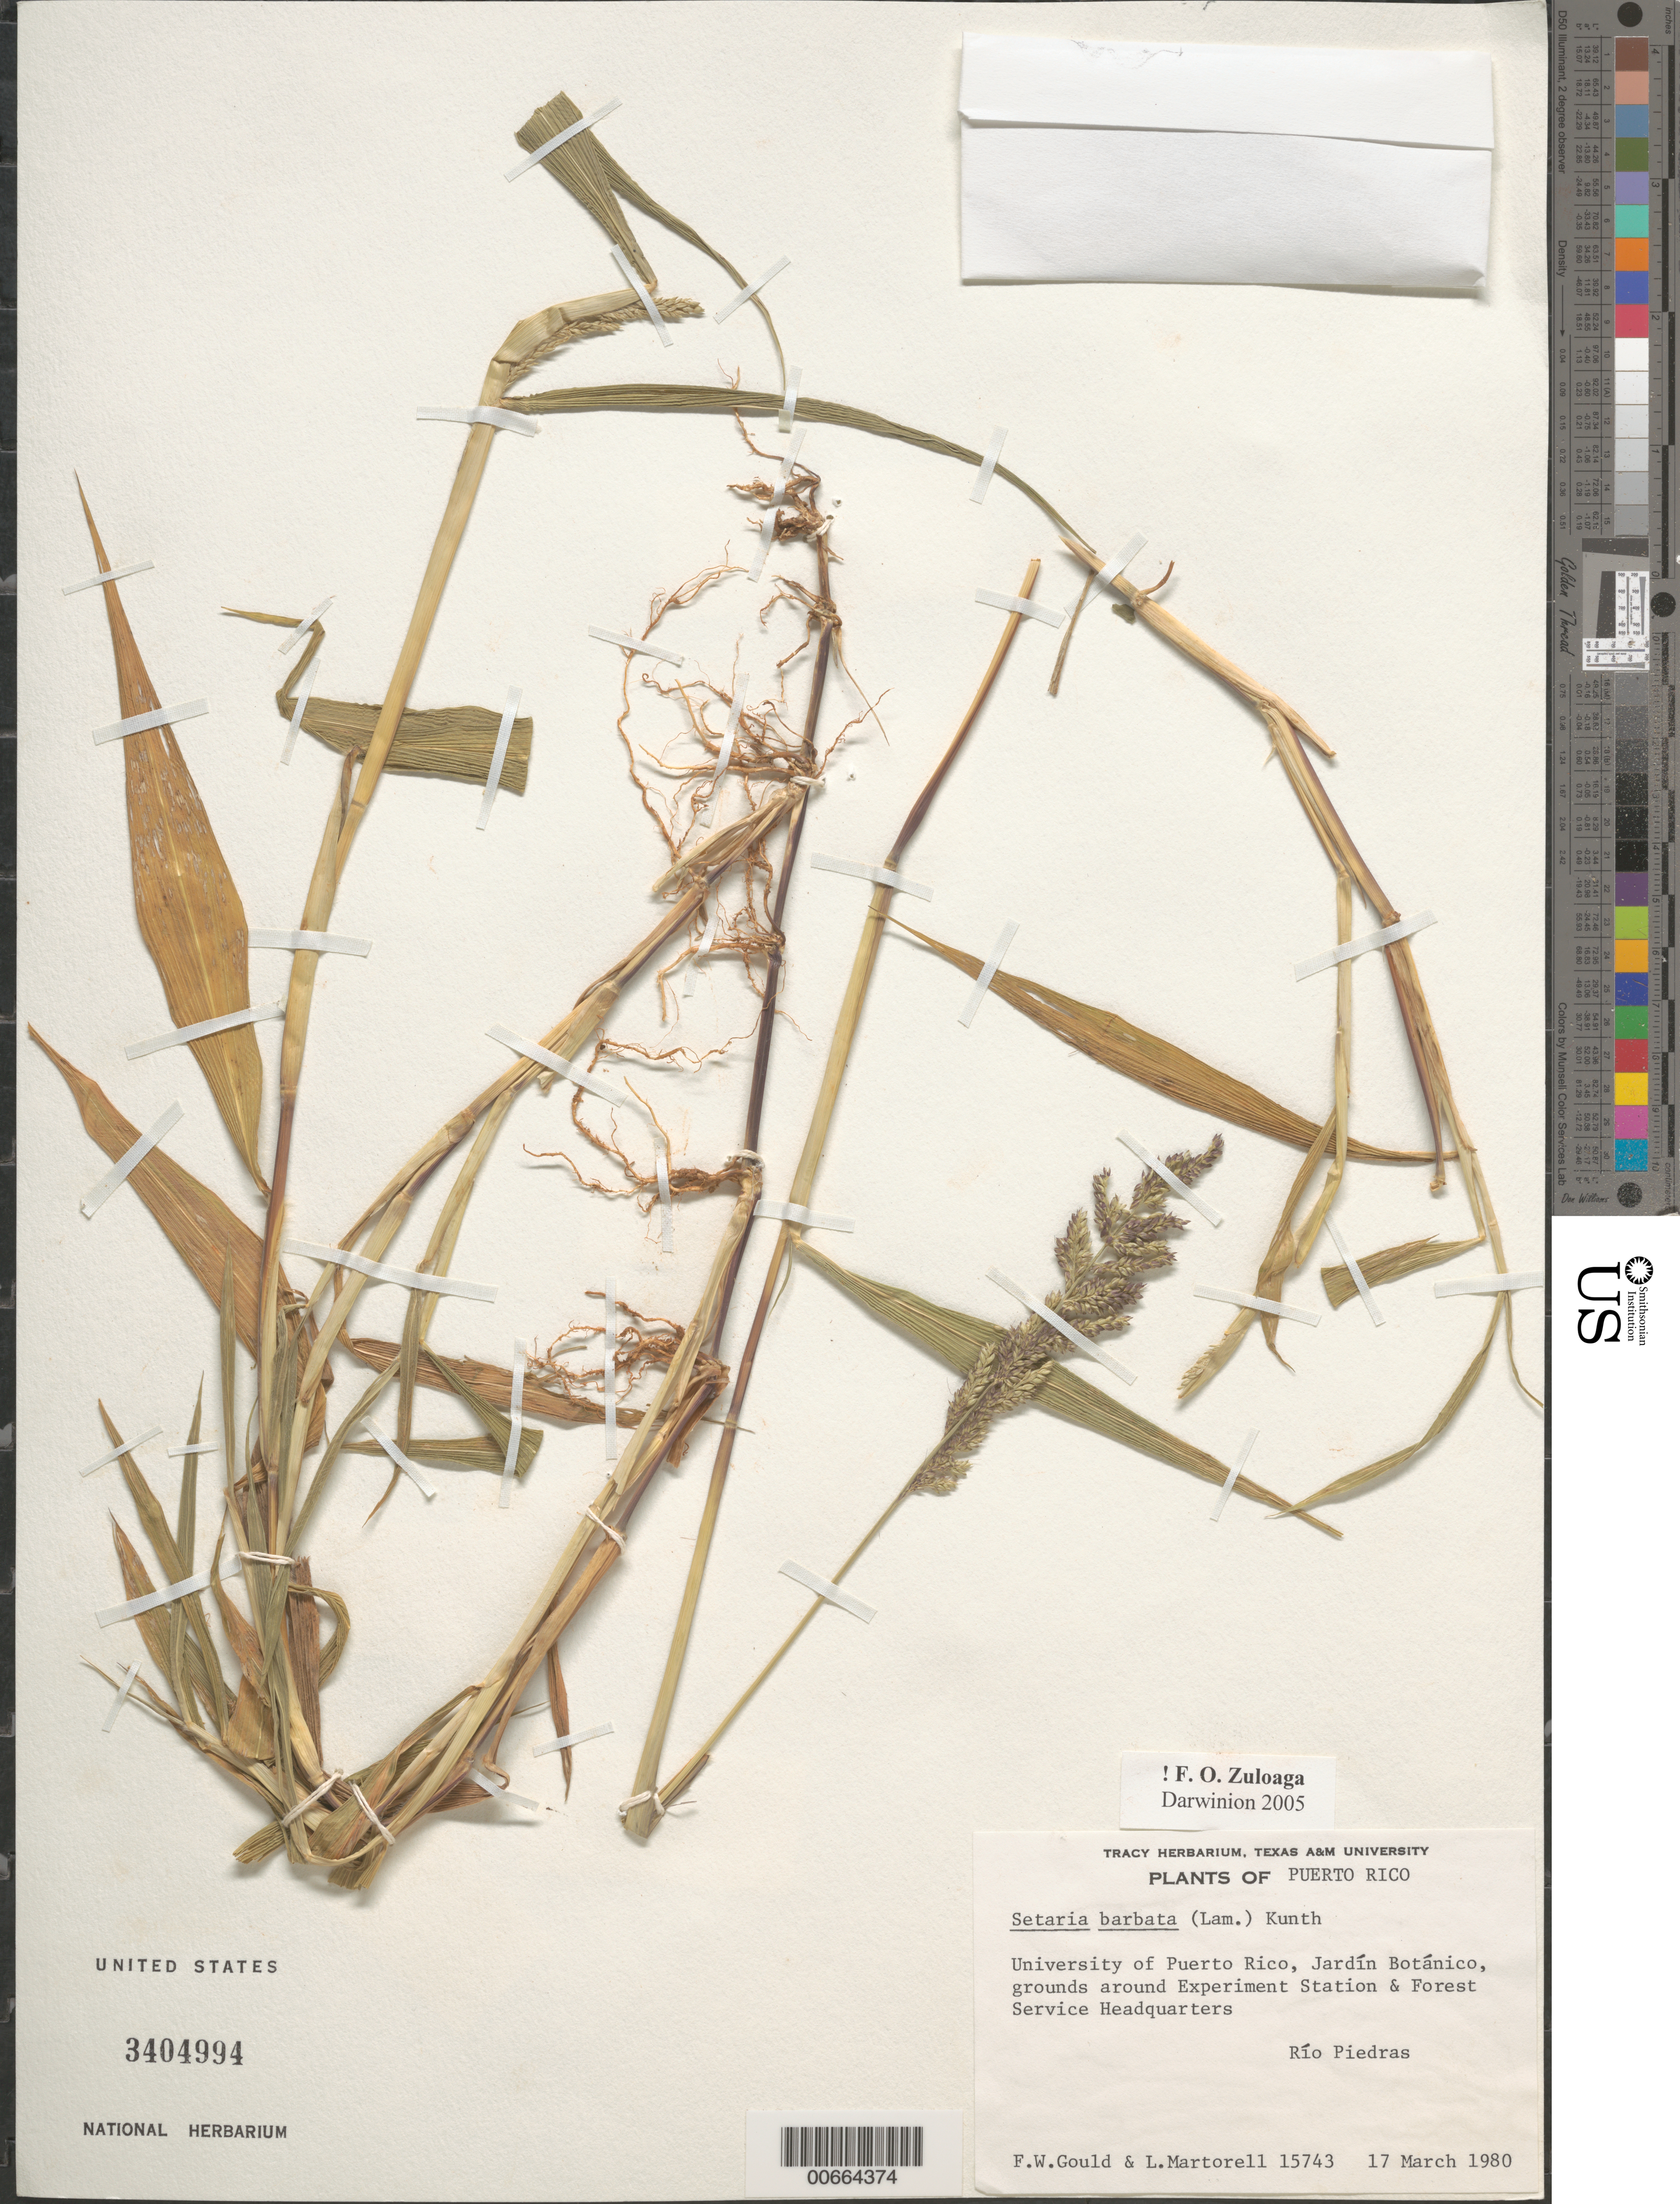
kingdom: Plantae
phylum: Tracheophyta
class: Liliopsida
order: Poales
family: Poaceae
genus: Setaria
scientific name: Setaria barbata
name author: (Lam.) Kunth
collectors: F. W. Gould & L. Martorell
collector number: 15743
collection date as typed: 17 Mar 1980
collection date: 1980-03-17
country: Puerto Rico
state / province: San Juan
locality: Univ. of Puerto Rico, Jardín Botánico, grounds around Exp. Station & Forest Service Headquarters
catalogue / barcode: US 3404994